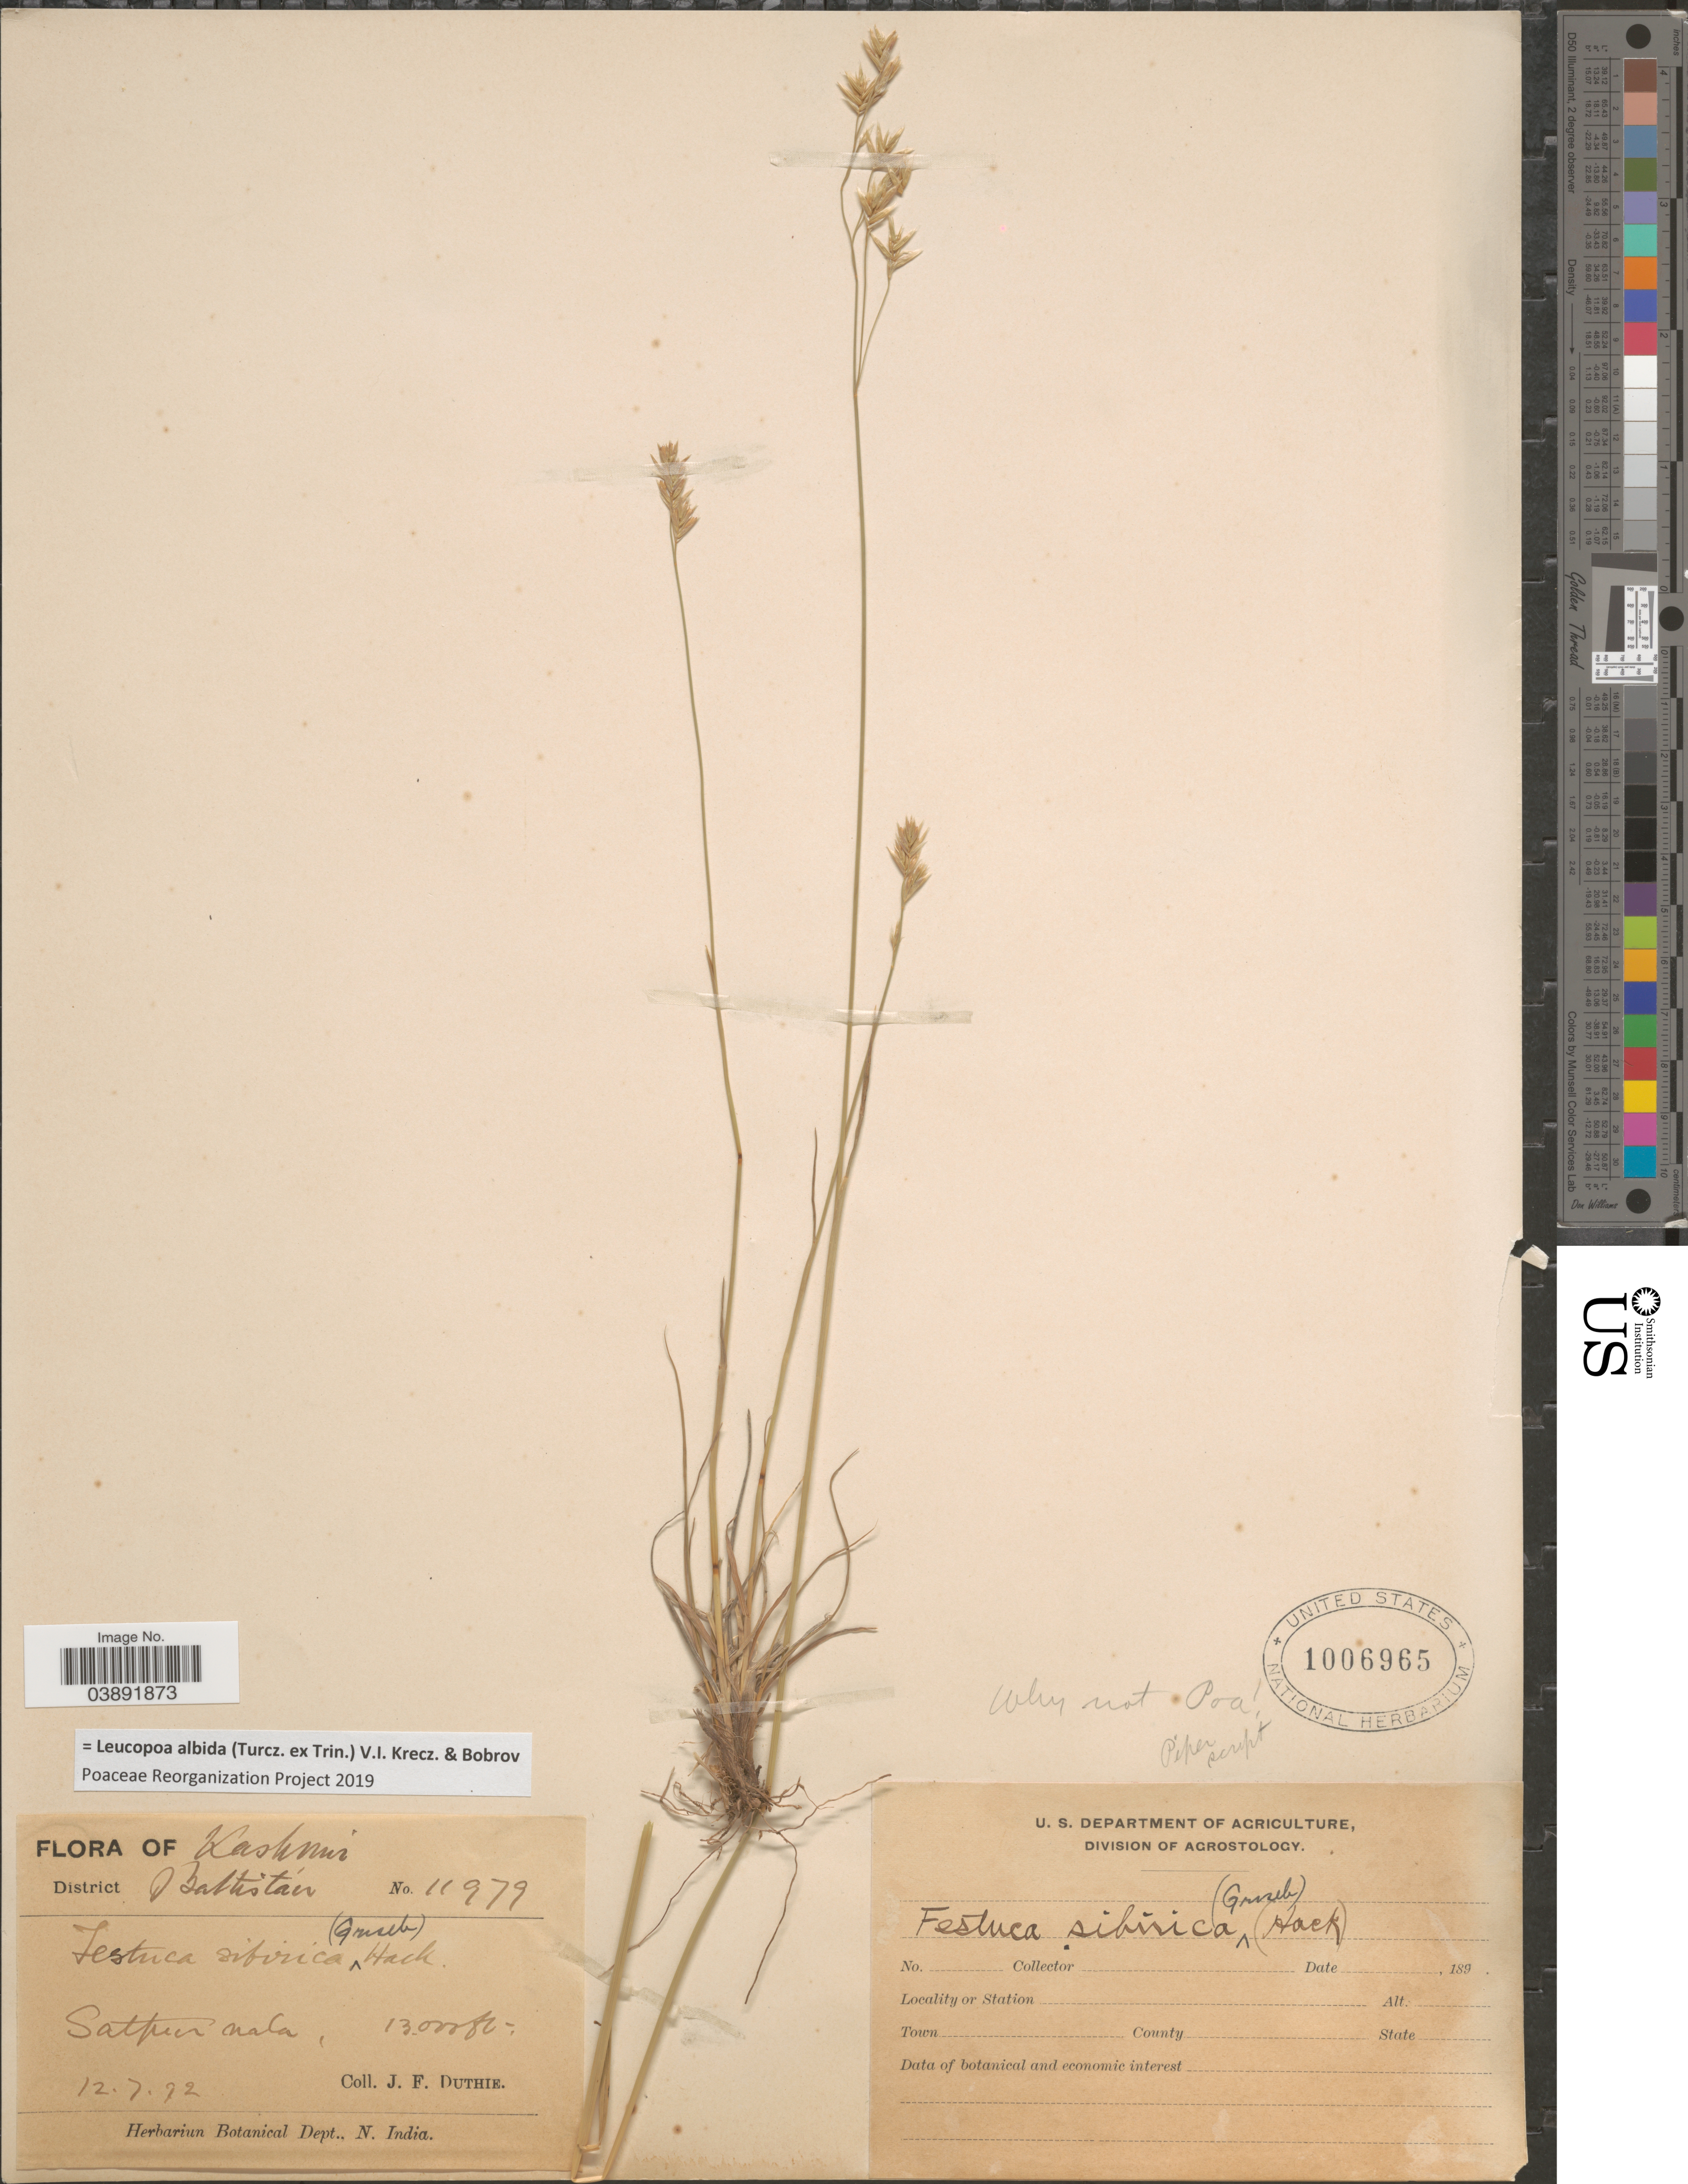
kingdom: Plantae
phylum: Tracheophyta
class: Liliopsida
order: Poales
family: Poaceae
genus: Leucopoa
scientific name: Leucopoa albida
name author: (Turcz. & Trin.) V.I. Krecz. & Bobrov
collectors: J. F. Duthie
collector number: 11979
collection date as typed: Transcribed d/m/y: 12/7/72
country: India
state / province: Jammu and Kashmir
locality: Kashmir. District Baltistán. Satpur nala.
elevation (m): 3962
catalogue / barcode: US 1006965